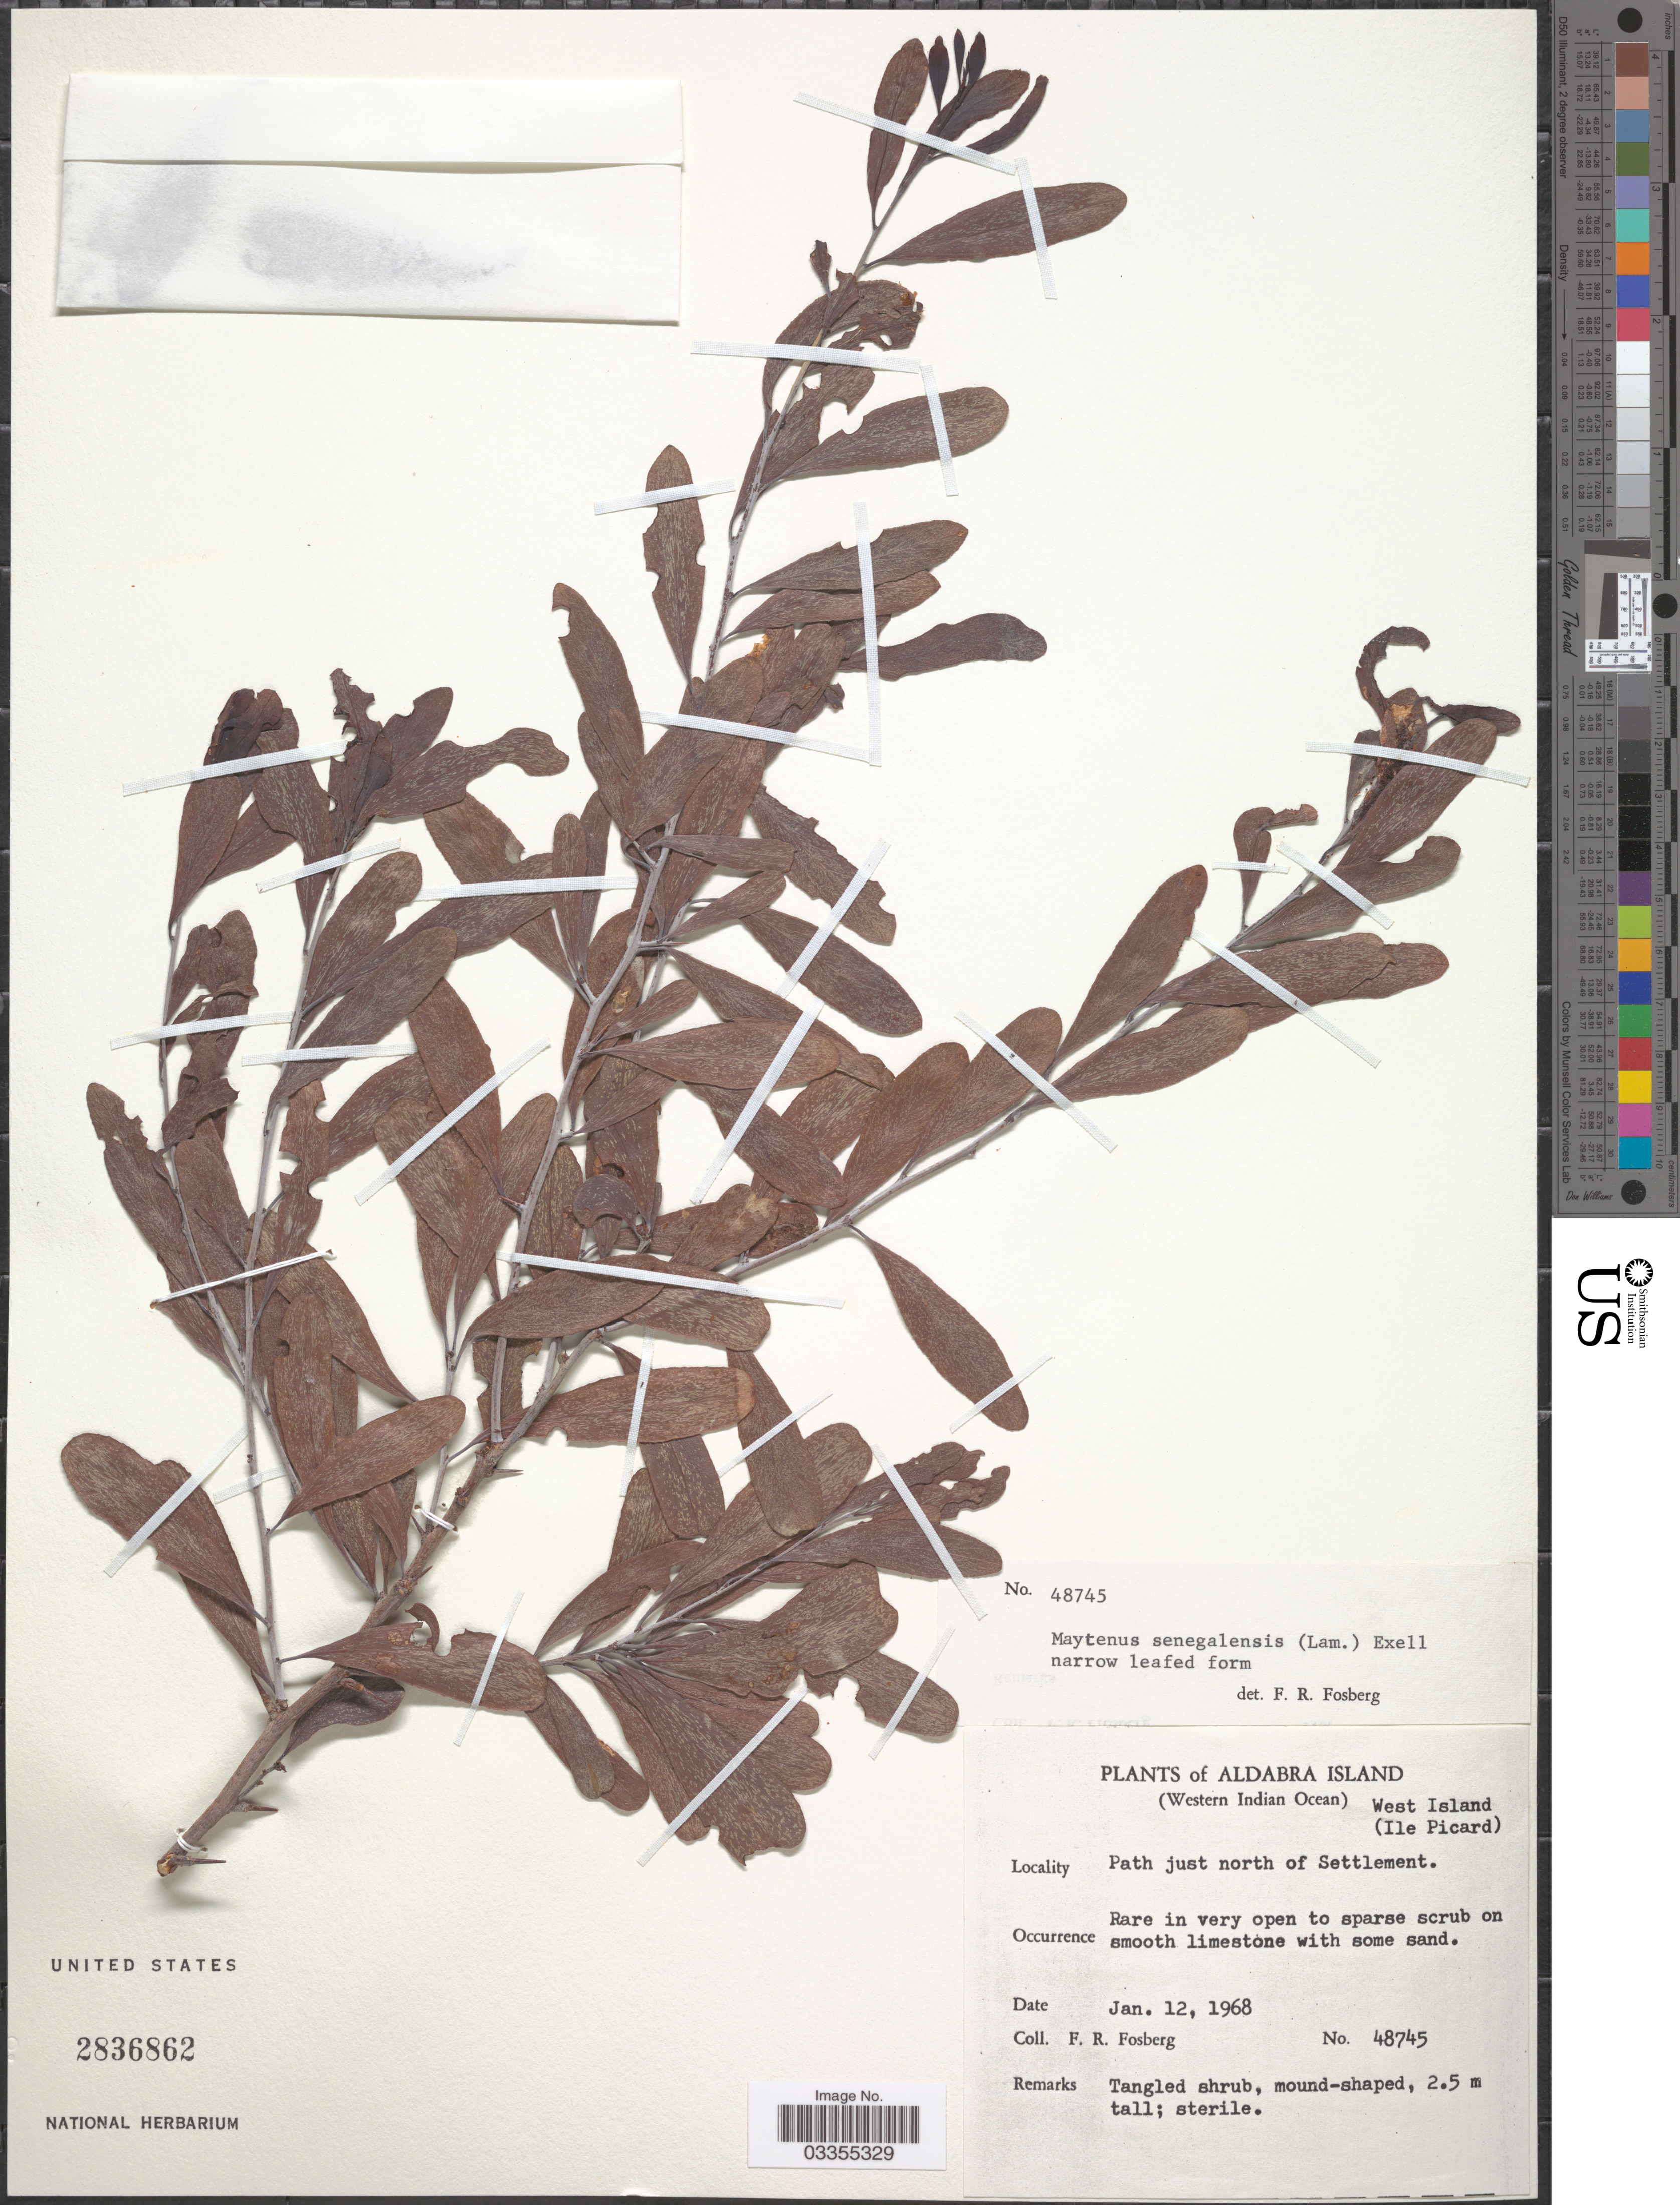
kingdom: Plantae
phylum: Tracheophyta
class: Magnoliopsida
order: Celastrales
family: Celastraceae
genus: Gymnosporia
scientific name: Gymnosporia grossulariae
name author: (Tul.) Loes.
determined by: Strong, Mark T., (BOT), Smithsonian Institution - National Museum of Natural History (UNITED STATES)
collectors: F. R. Fosberg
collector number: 48745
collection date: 1968-01-12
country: Seychelles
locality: Aldabra Island (Western Indian Ocean), West Island (Ile Picard). Path just north of Settlement.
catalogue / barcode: US 2836862